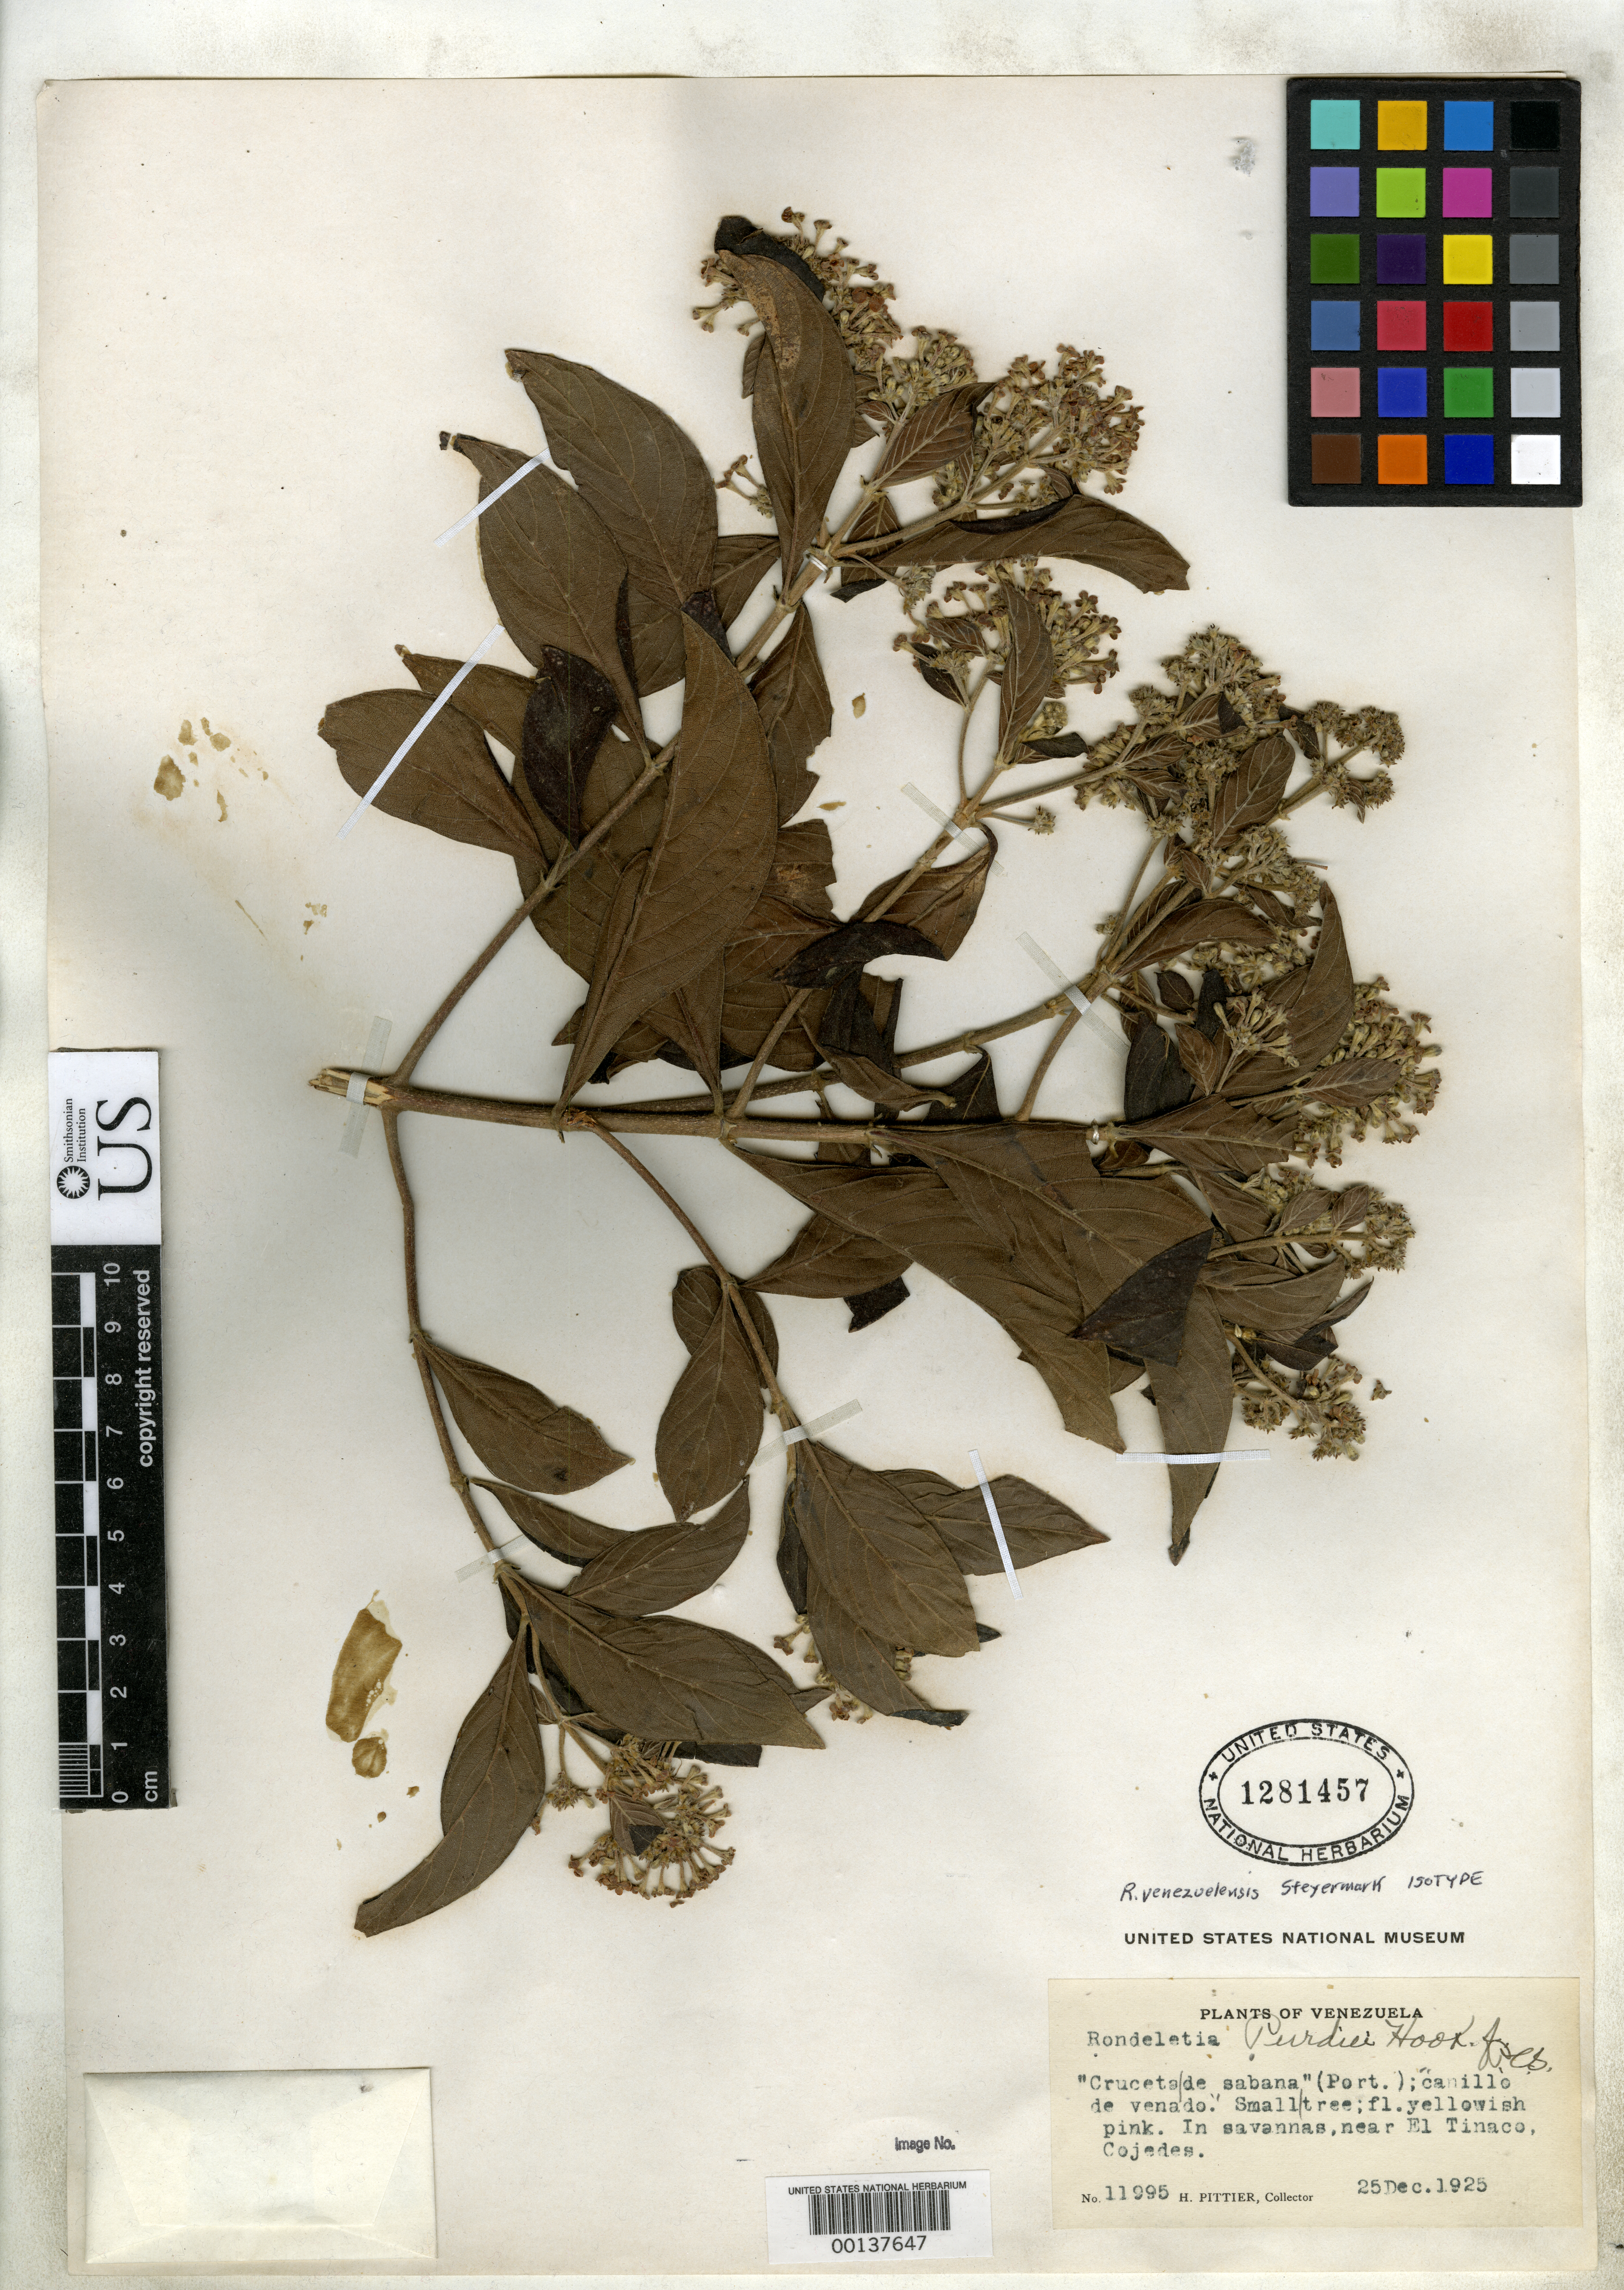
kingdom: Plantae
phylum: Tracheophyta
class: Magnoliopsida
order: Gentianales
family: Rubiaceae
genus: Rondeletia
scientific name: Rondeletia venezuelensis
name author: Steyerm.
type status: Isotype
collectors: H. F. Pittier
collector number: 11995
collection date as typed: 25 Dec 1925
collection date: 1925-12-25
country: Venezuela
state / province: Cojedes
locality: El Tinaco.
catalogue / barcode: US 1281457